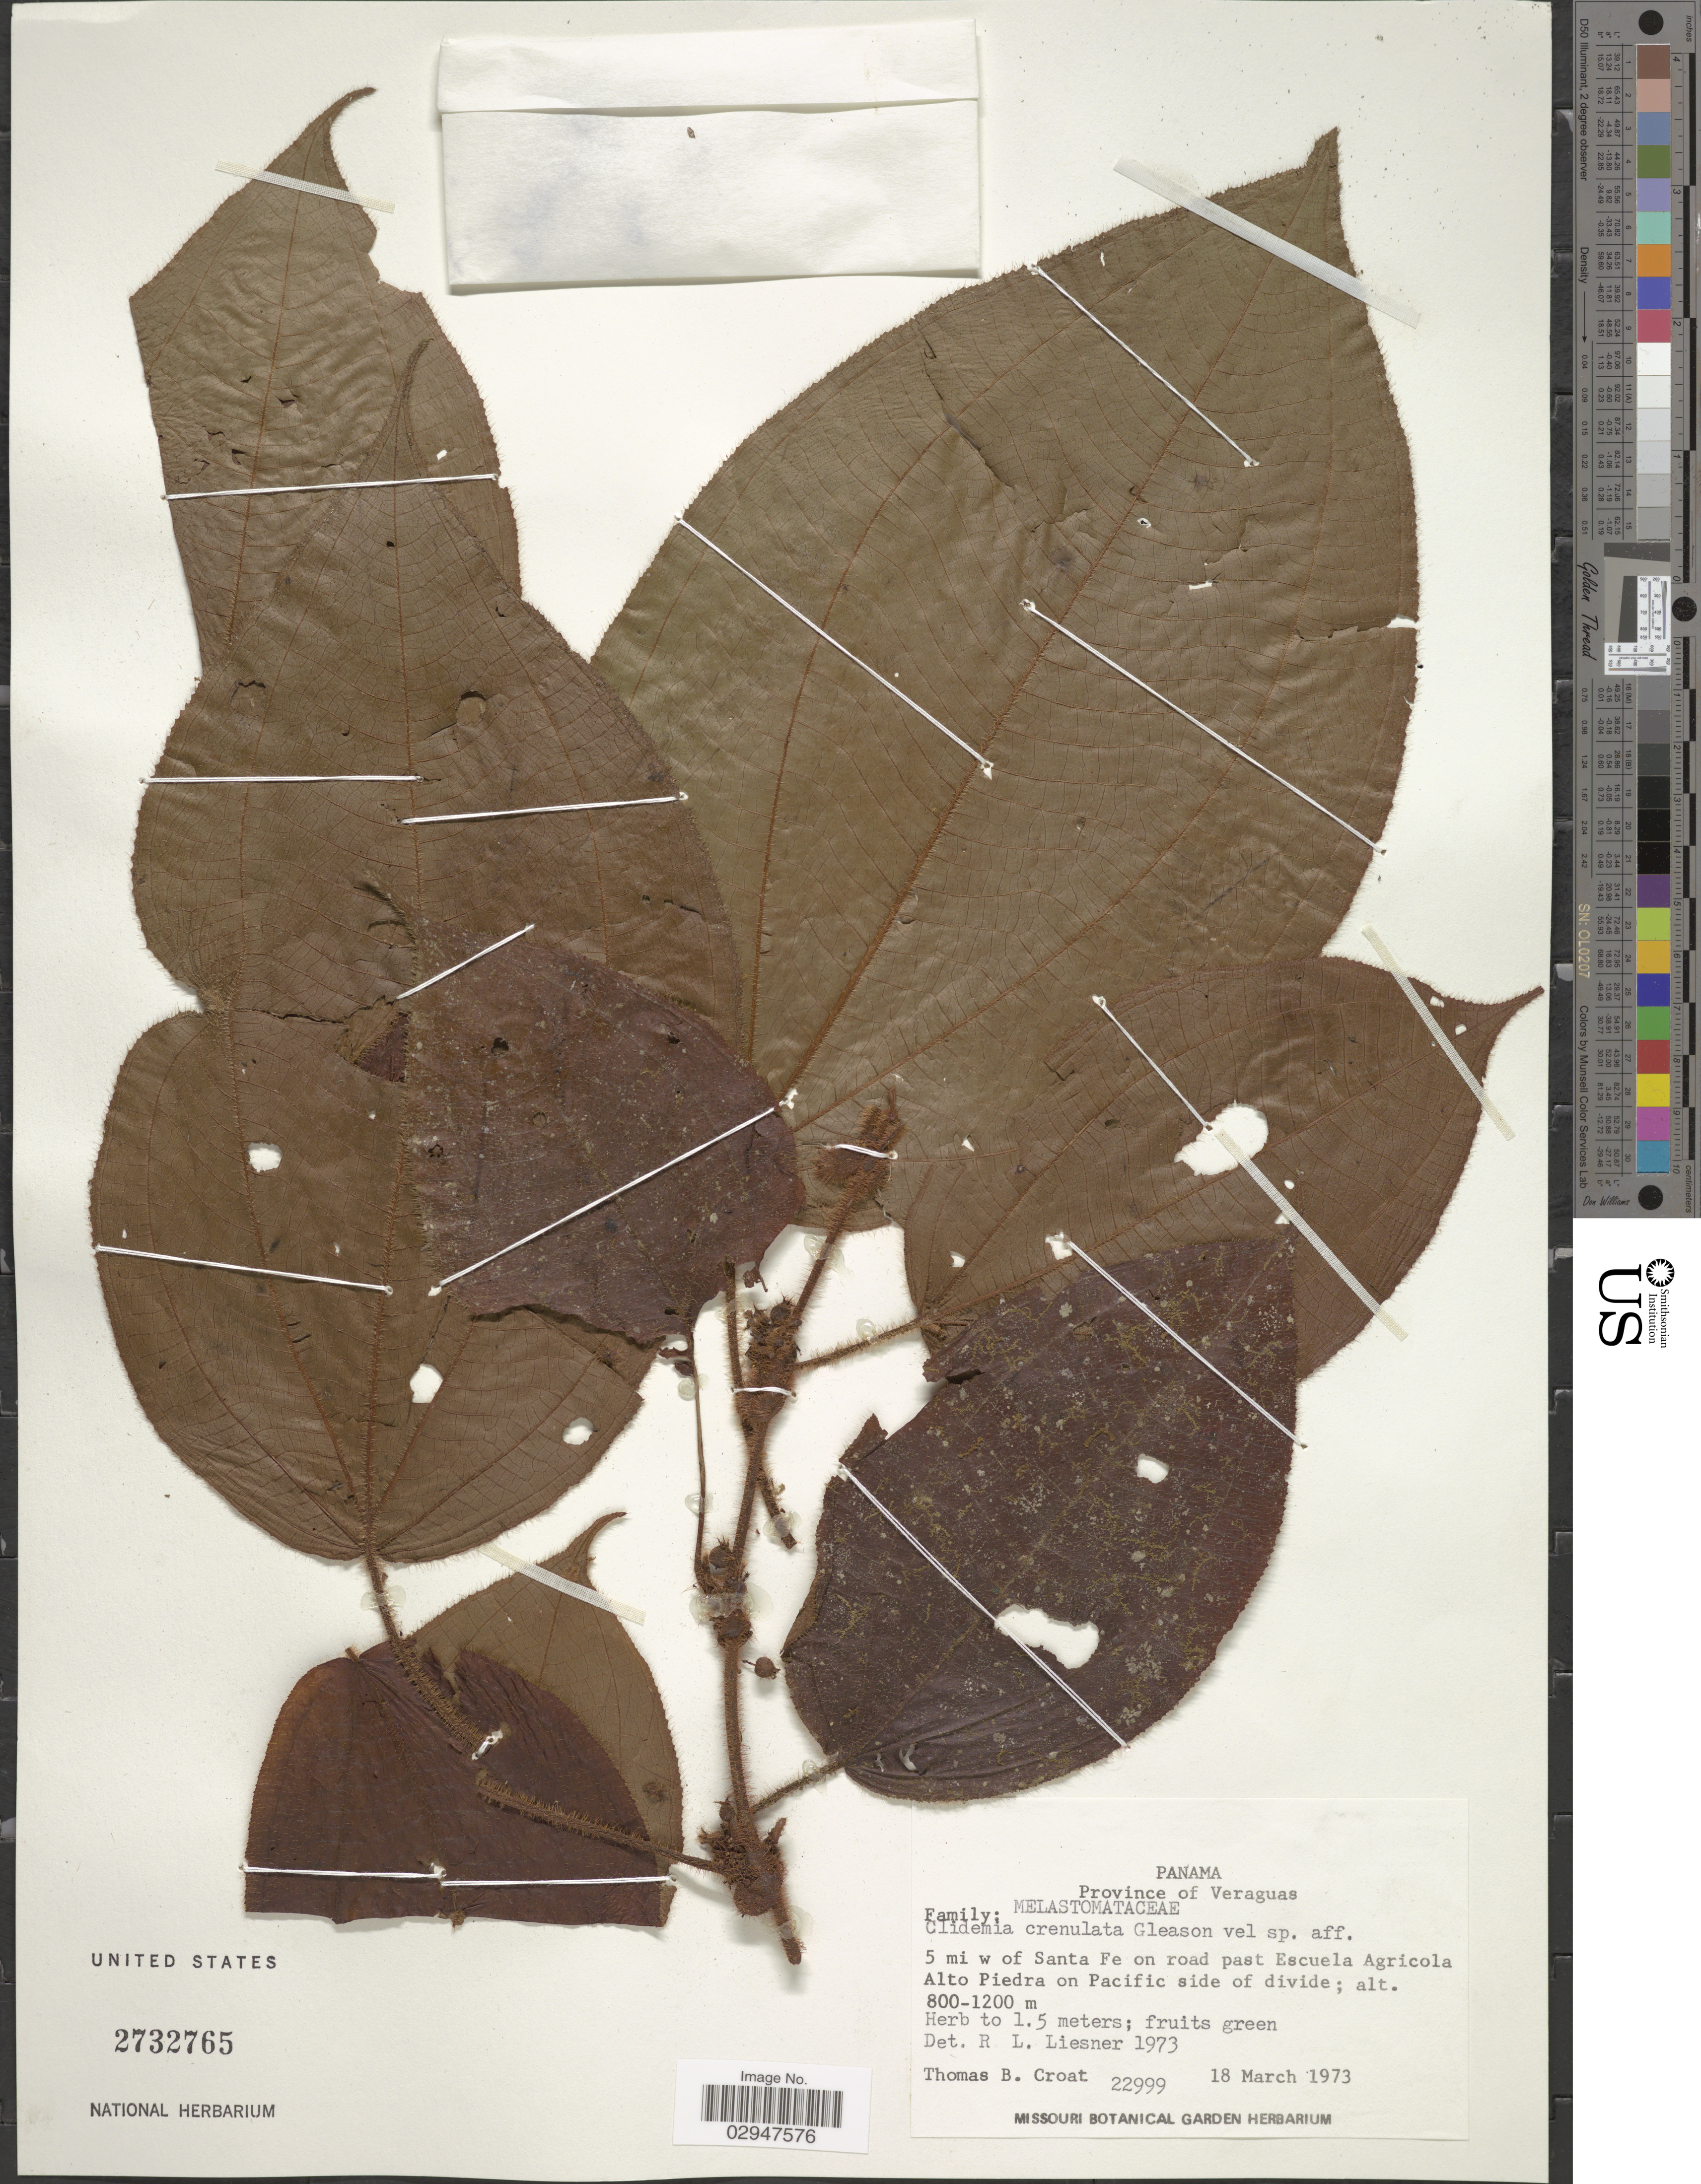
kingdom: Plantae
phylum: Tracheophyta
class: Magnoliopsida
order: Myrtales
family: Melastomataceae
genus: Clidemia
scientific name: Clidemia crenulata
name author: Gleason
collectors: T. B. Croat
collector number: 22999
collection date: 1973-03-18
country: Panama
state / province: Veraguas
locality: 5 mi w of Santa Fe on road past Escuela Agricola Alto Piedra on Pacific side of divide.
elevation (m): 800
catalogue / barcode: US 2732765